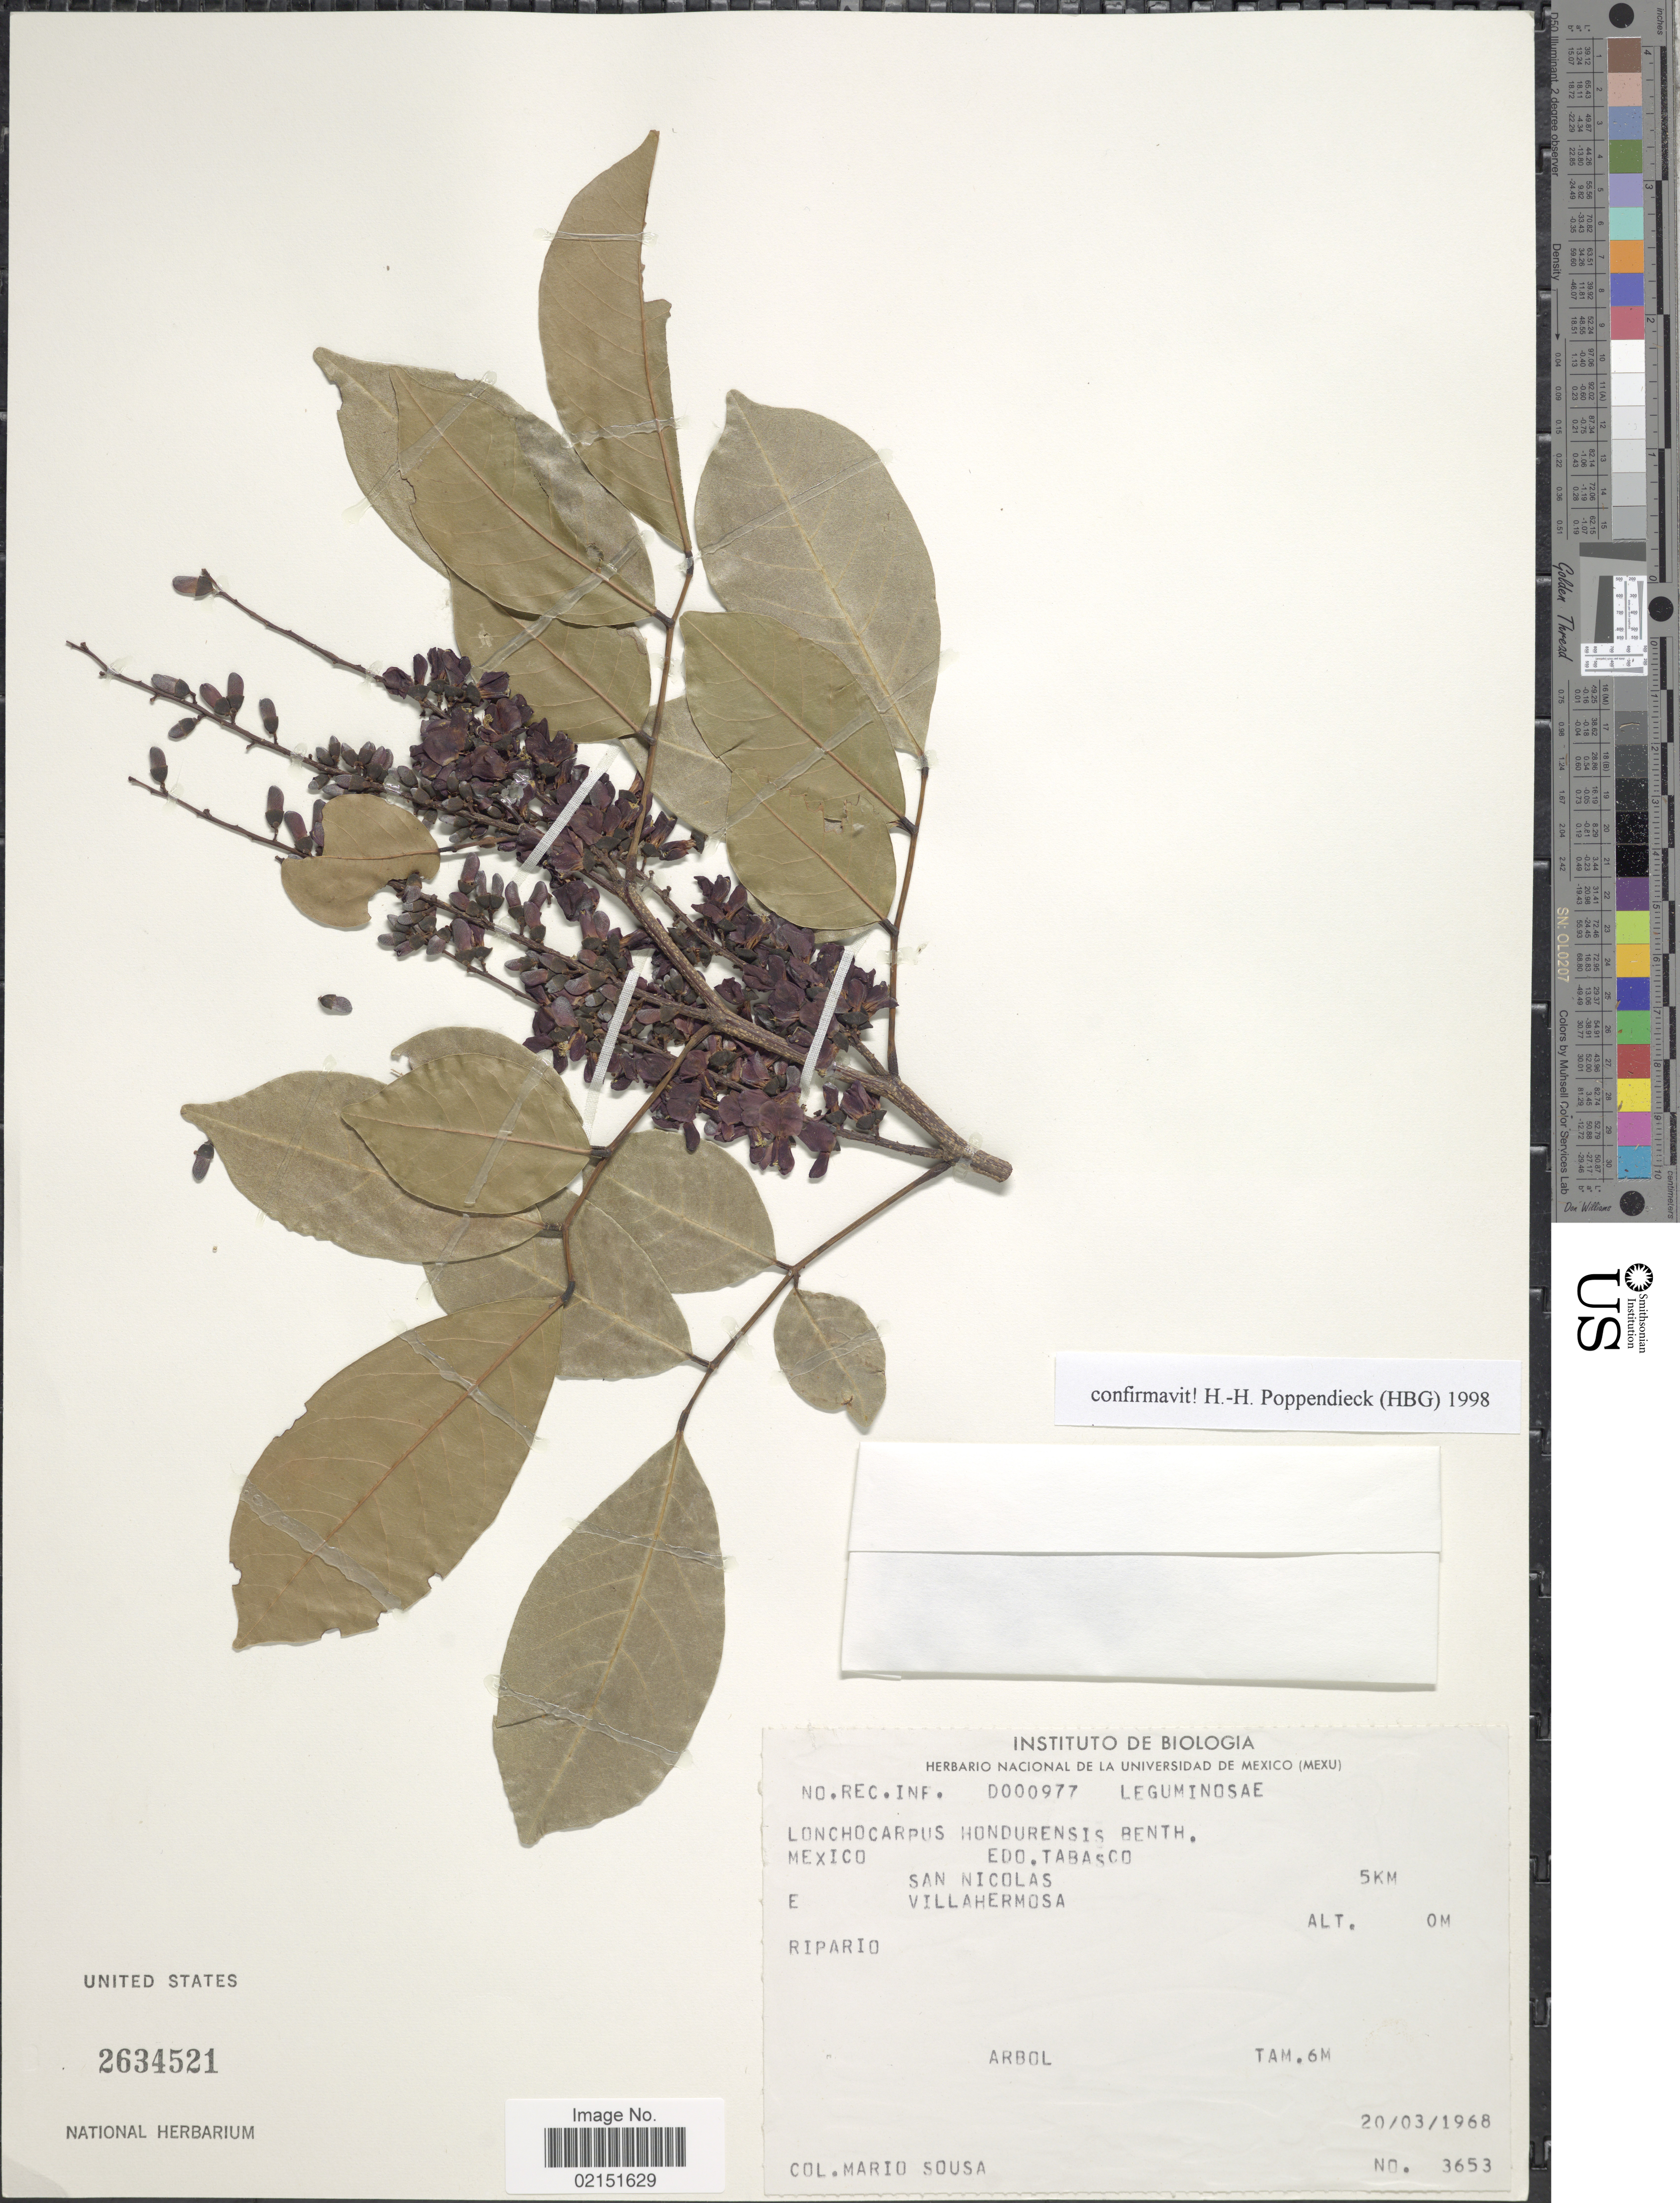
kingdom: Plantae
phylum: Tracheophyta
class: Magnoliopsida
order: Fabales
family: Fabaceae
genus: Lonchocarpus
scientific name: Lonchocarpus hondurensis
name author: Benth.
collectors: M. Sousa S.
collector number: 3653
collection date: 1968-03-20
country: Mexico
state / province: Tabasco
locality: Mexico. Edo. Tabasco. San Nicolas. 5km. E Villahermosa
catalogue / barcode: US 2634521